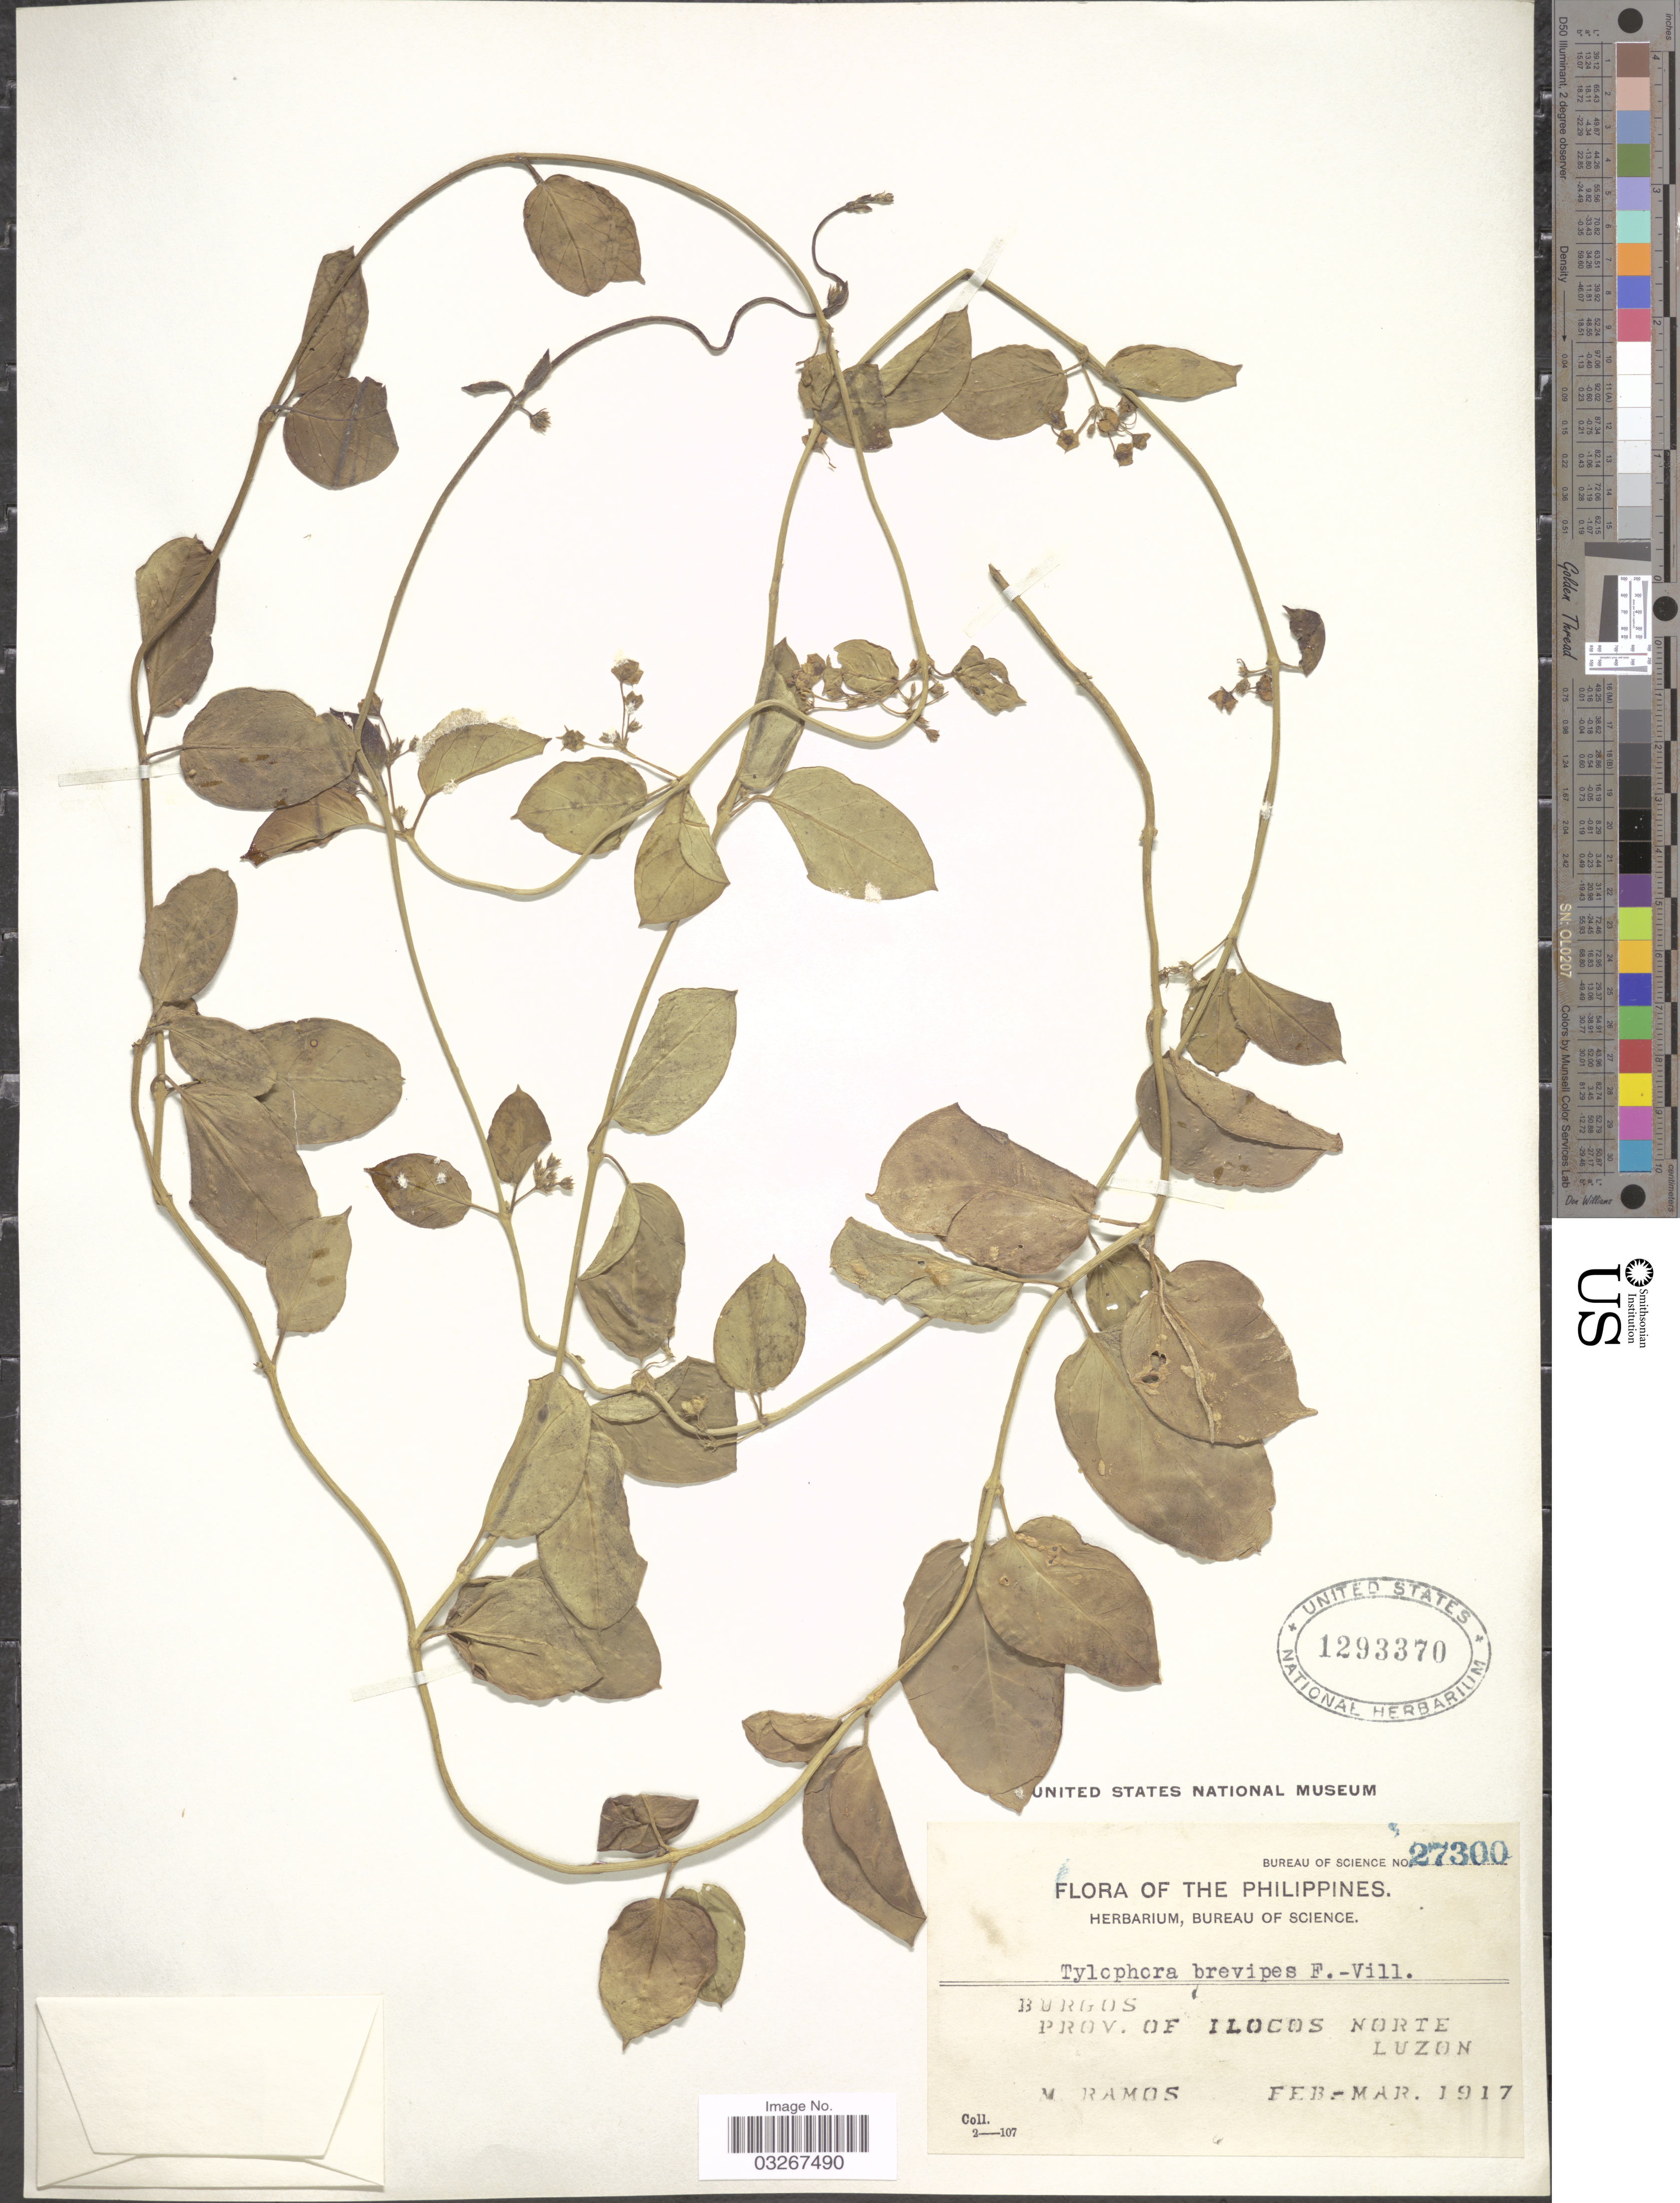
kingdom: Plantae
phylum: Tracheophyta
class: Magnoliopsida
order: Gentianales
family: Apocynaceae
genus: Tylophora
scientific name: Tylophora brevipes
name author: (Turcz.) Fern.-Vill.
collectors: M. Ramos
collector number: Bureau of Science 27300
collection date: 1917-02/1917-03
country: Philippines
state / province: Ilocos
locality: Burgos, Prov. of Ilocos Norte, Luzon.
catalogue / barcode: US 1293370